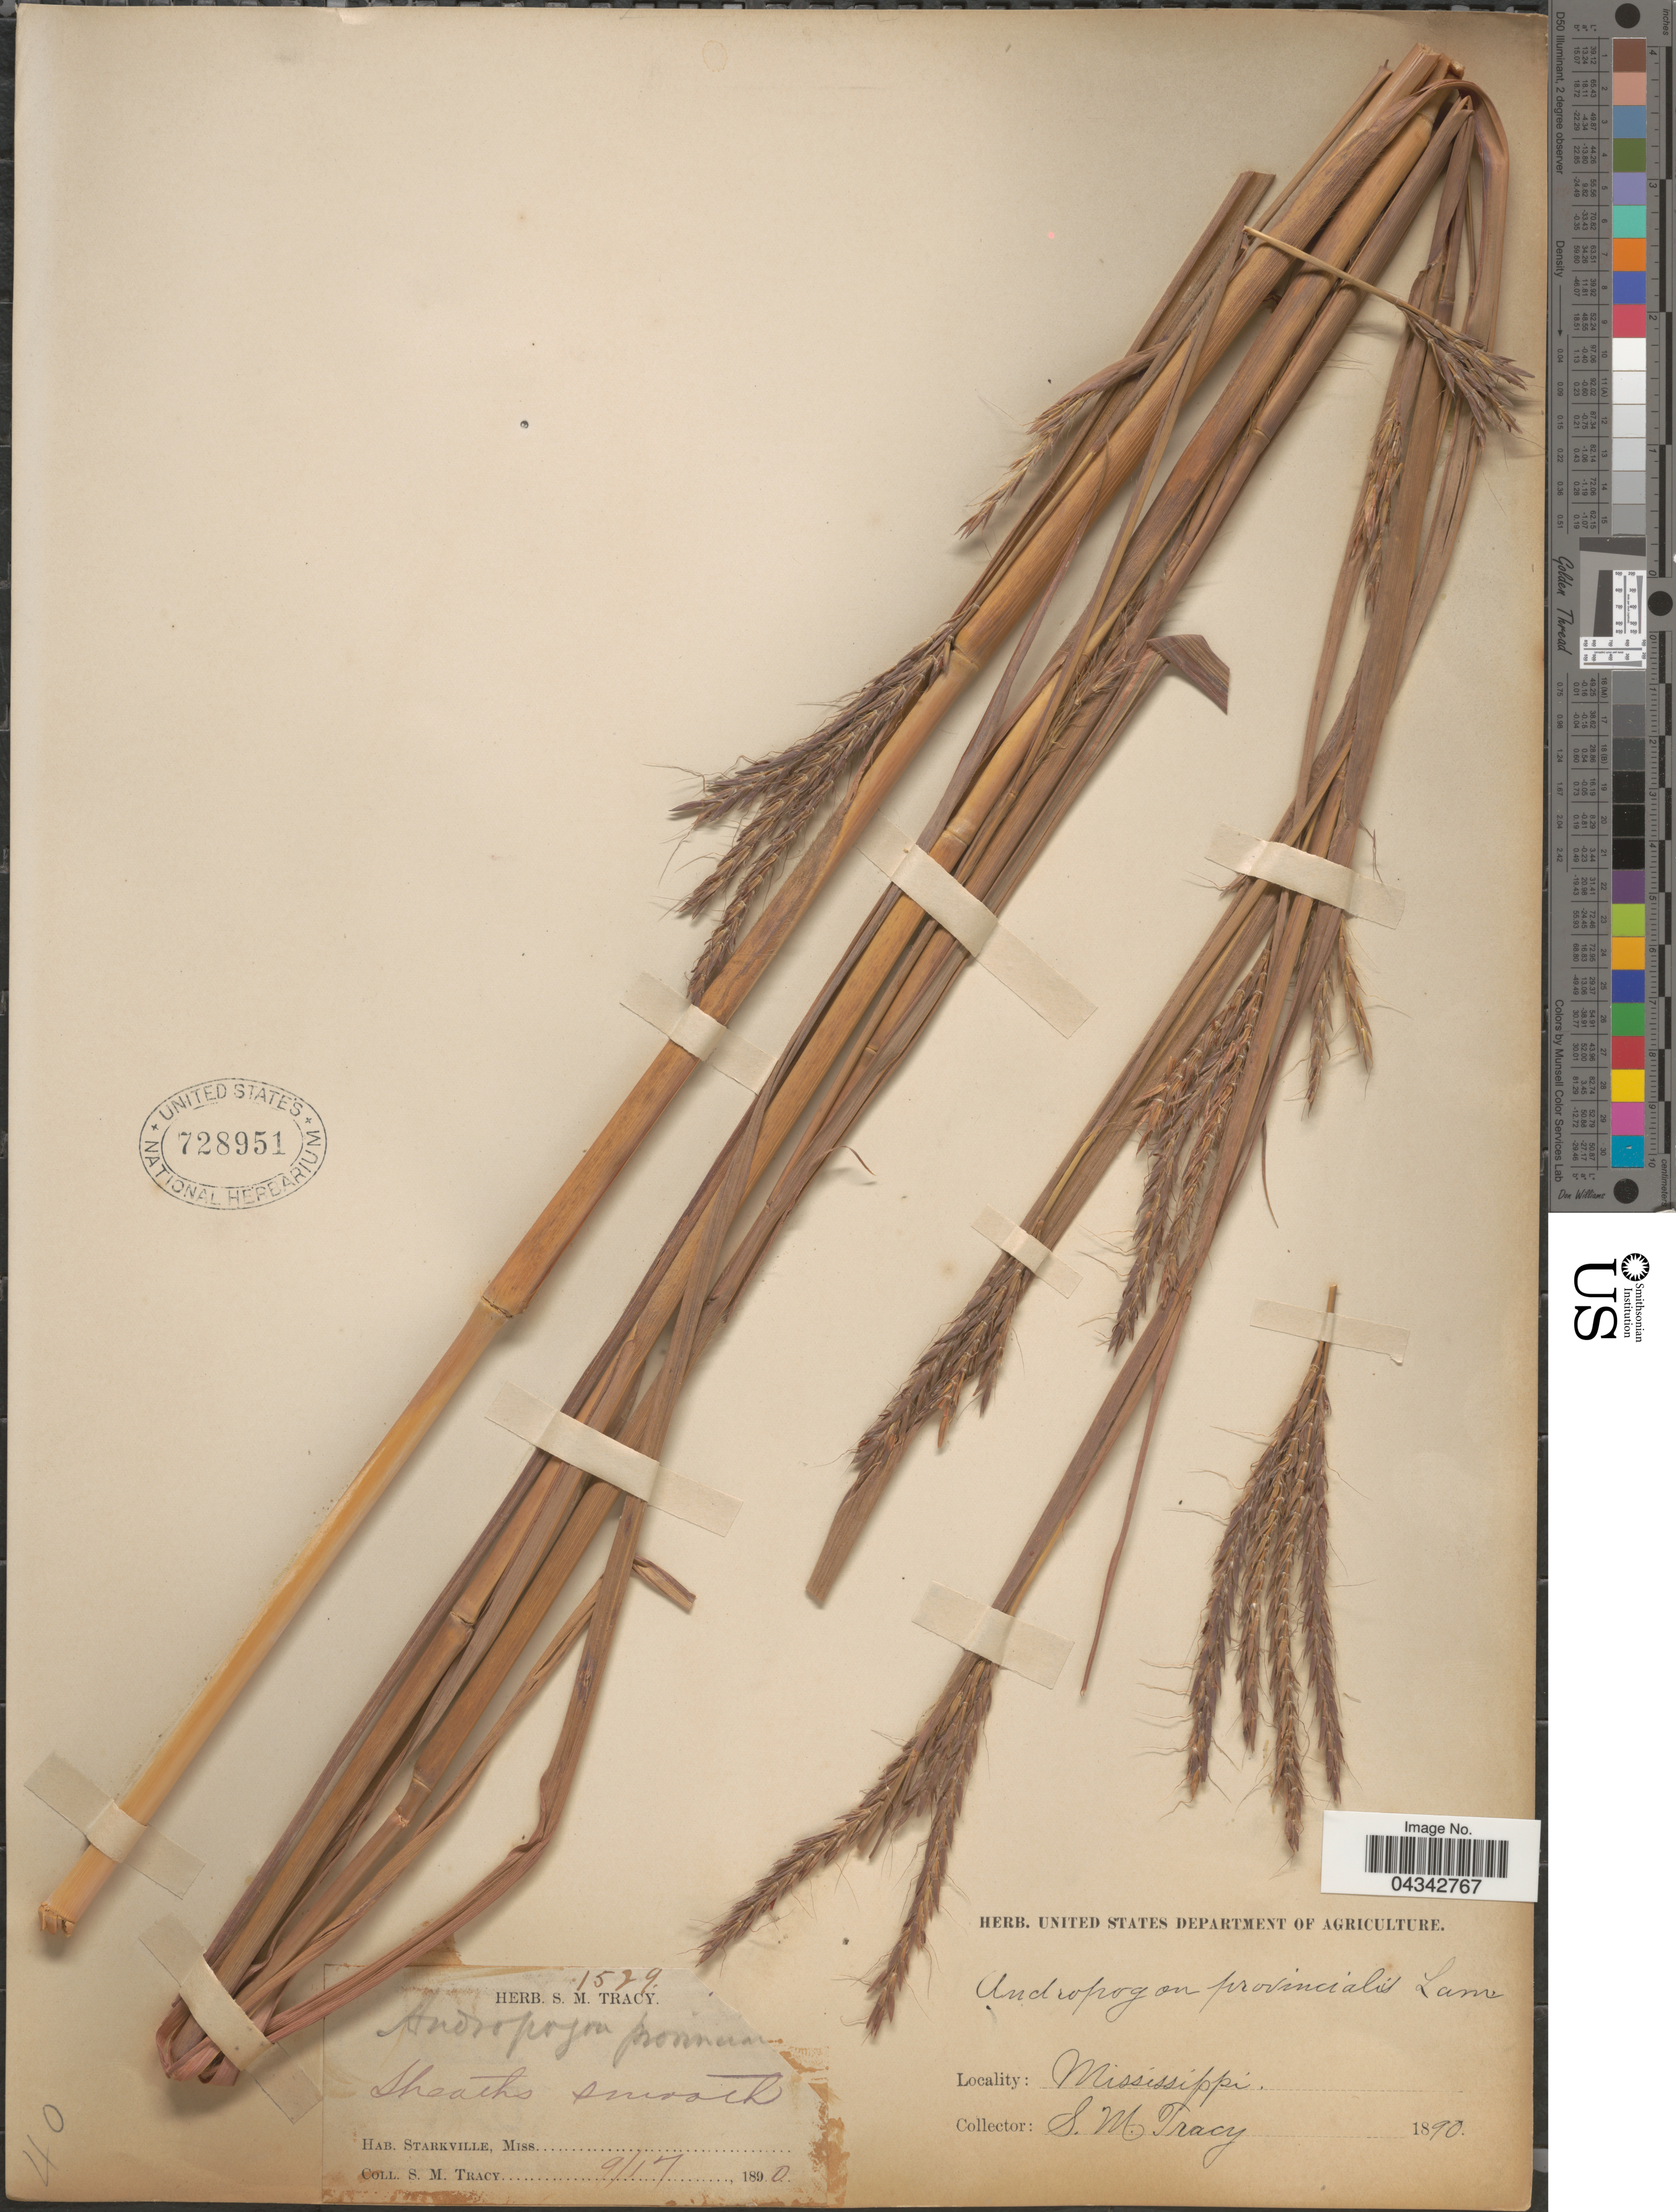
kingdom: Plantae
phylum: Tracheophyta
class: Liliopsida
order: Poales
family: Poaceae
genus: Andropogon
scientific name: Andropogon gerardii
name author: Vitman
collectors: S. M. Tracy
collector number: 1529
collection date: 1890-09-17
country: United States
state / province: Mississippi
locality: Starkville.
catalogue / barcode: US 728951